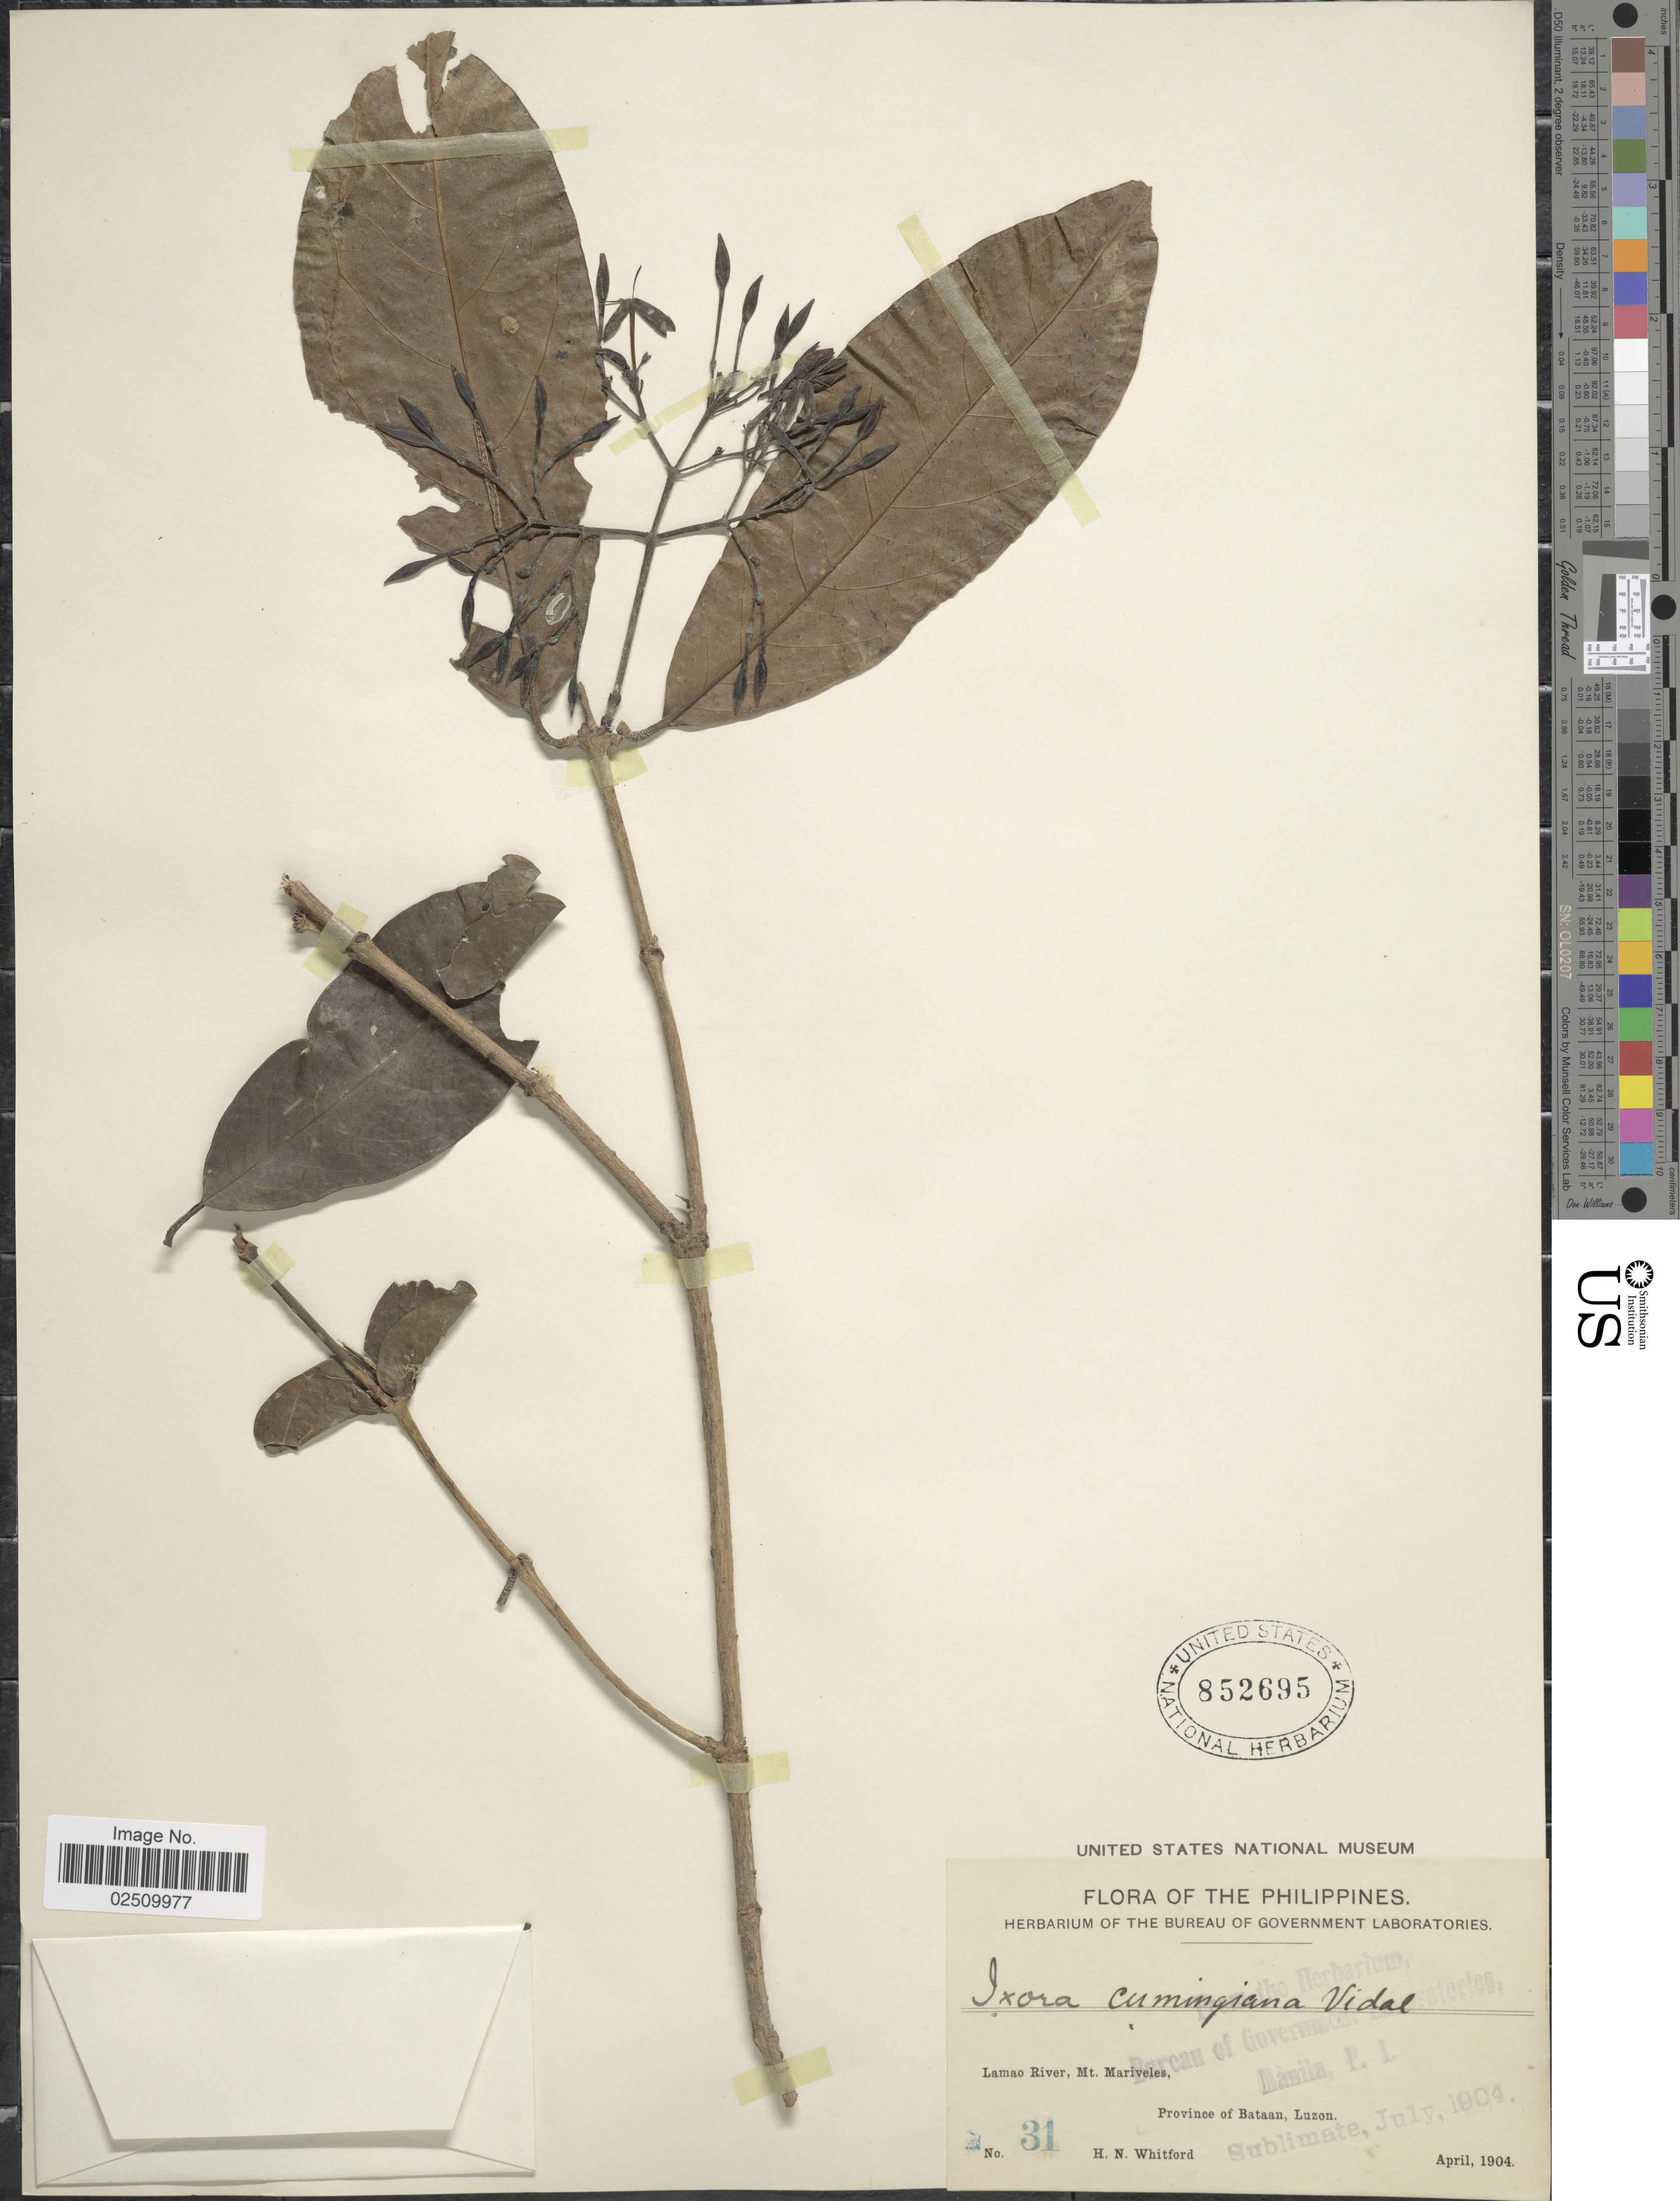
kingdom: Plantae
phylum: Tracheophyta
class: Magnoliopsida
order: Gentianales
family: Rubiaceae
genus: Ixora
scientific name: Ixora cumingiana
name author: S. Vidal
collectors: H. N. Whitford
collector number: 31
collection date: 1904-04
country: Philippines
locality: Lamao River, Mt. Mariveles, Province of Bataan, Luzon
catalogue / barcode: US 852695